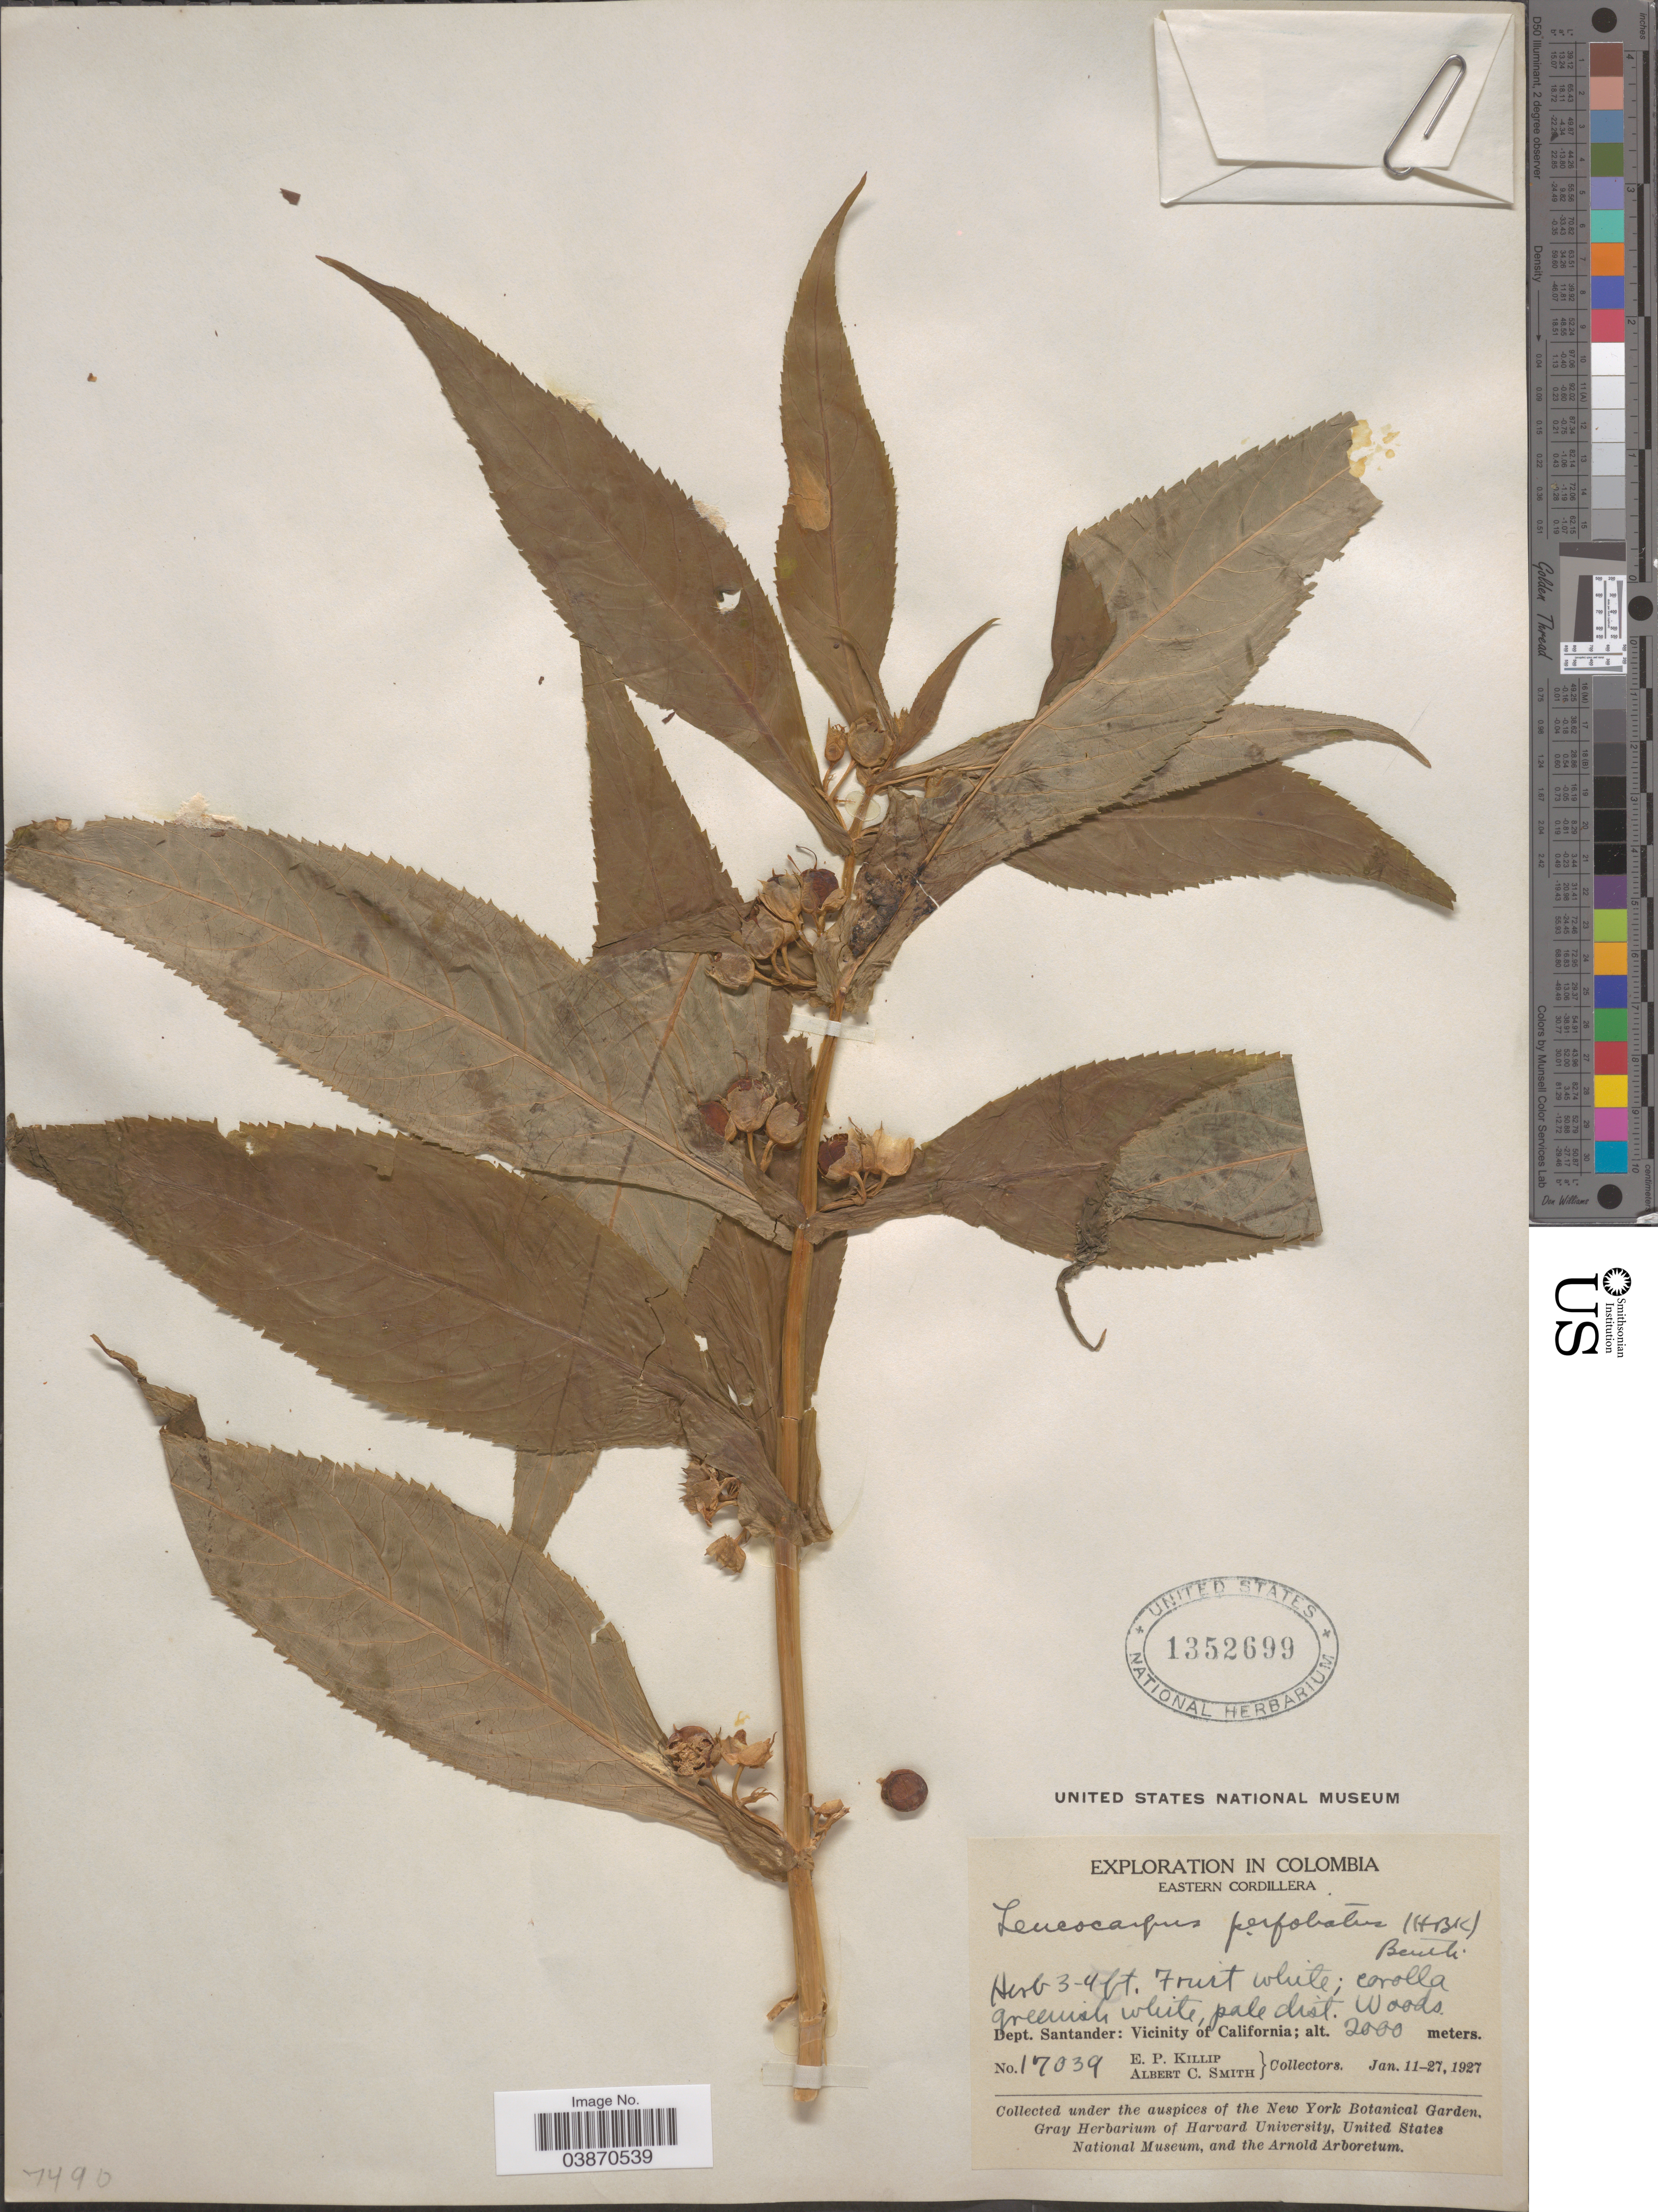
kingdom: Plantae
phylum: Tracheophyta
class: Magnoliopsida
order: Lamiales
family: Phrymaceae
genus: Leucocarpus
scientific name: Leucocarpus perfoliatus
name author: (Kunth) Benth.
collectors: E. P. Killip & A. C. Smith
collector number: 17039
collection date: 1927-01-11/1927-01-27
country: Colombia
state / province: Santander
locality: Eastern Cordillera. Dept. Santander: Vicinity of California.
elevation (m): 2000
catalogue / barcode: US 1352699